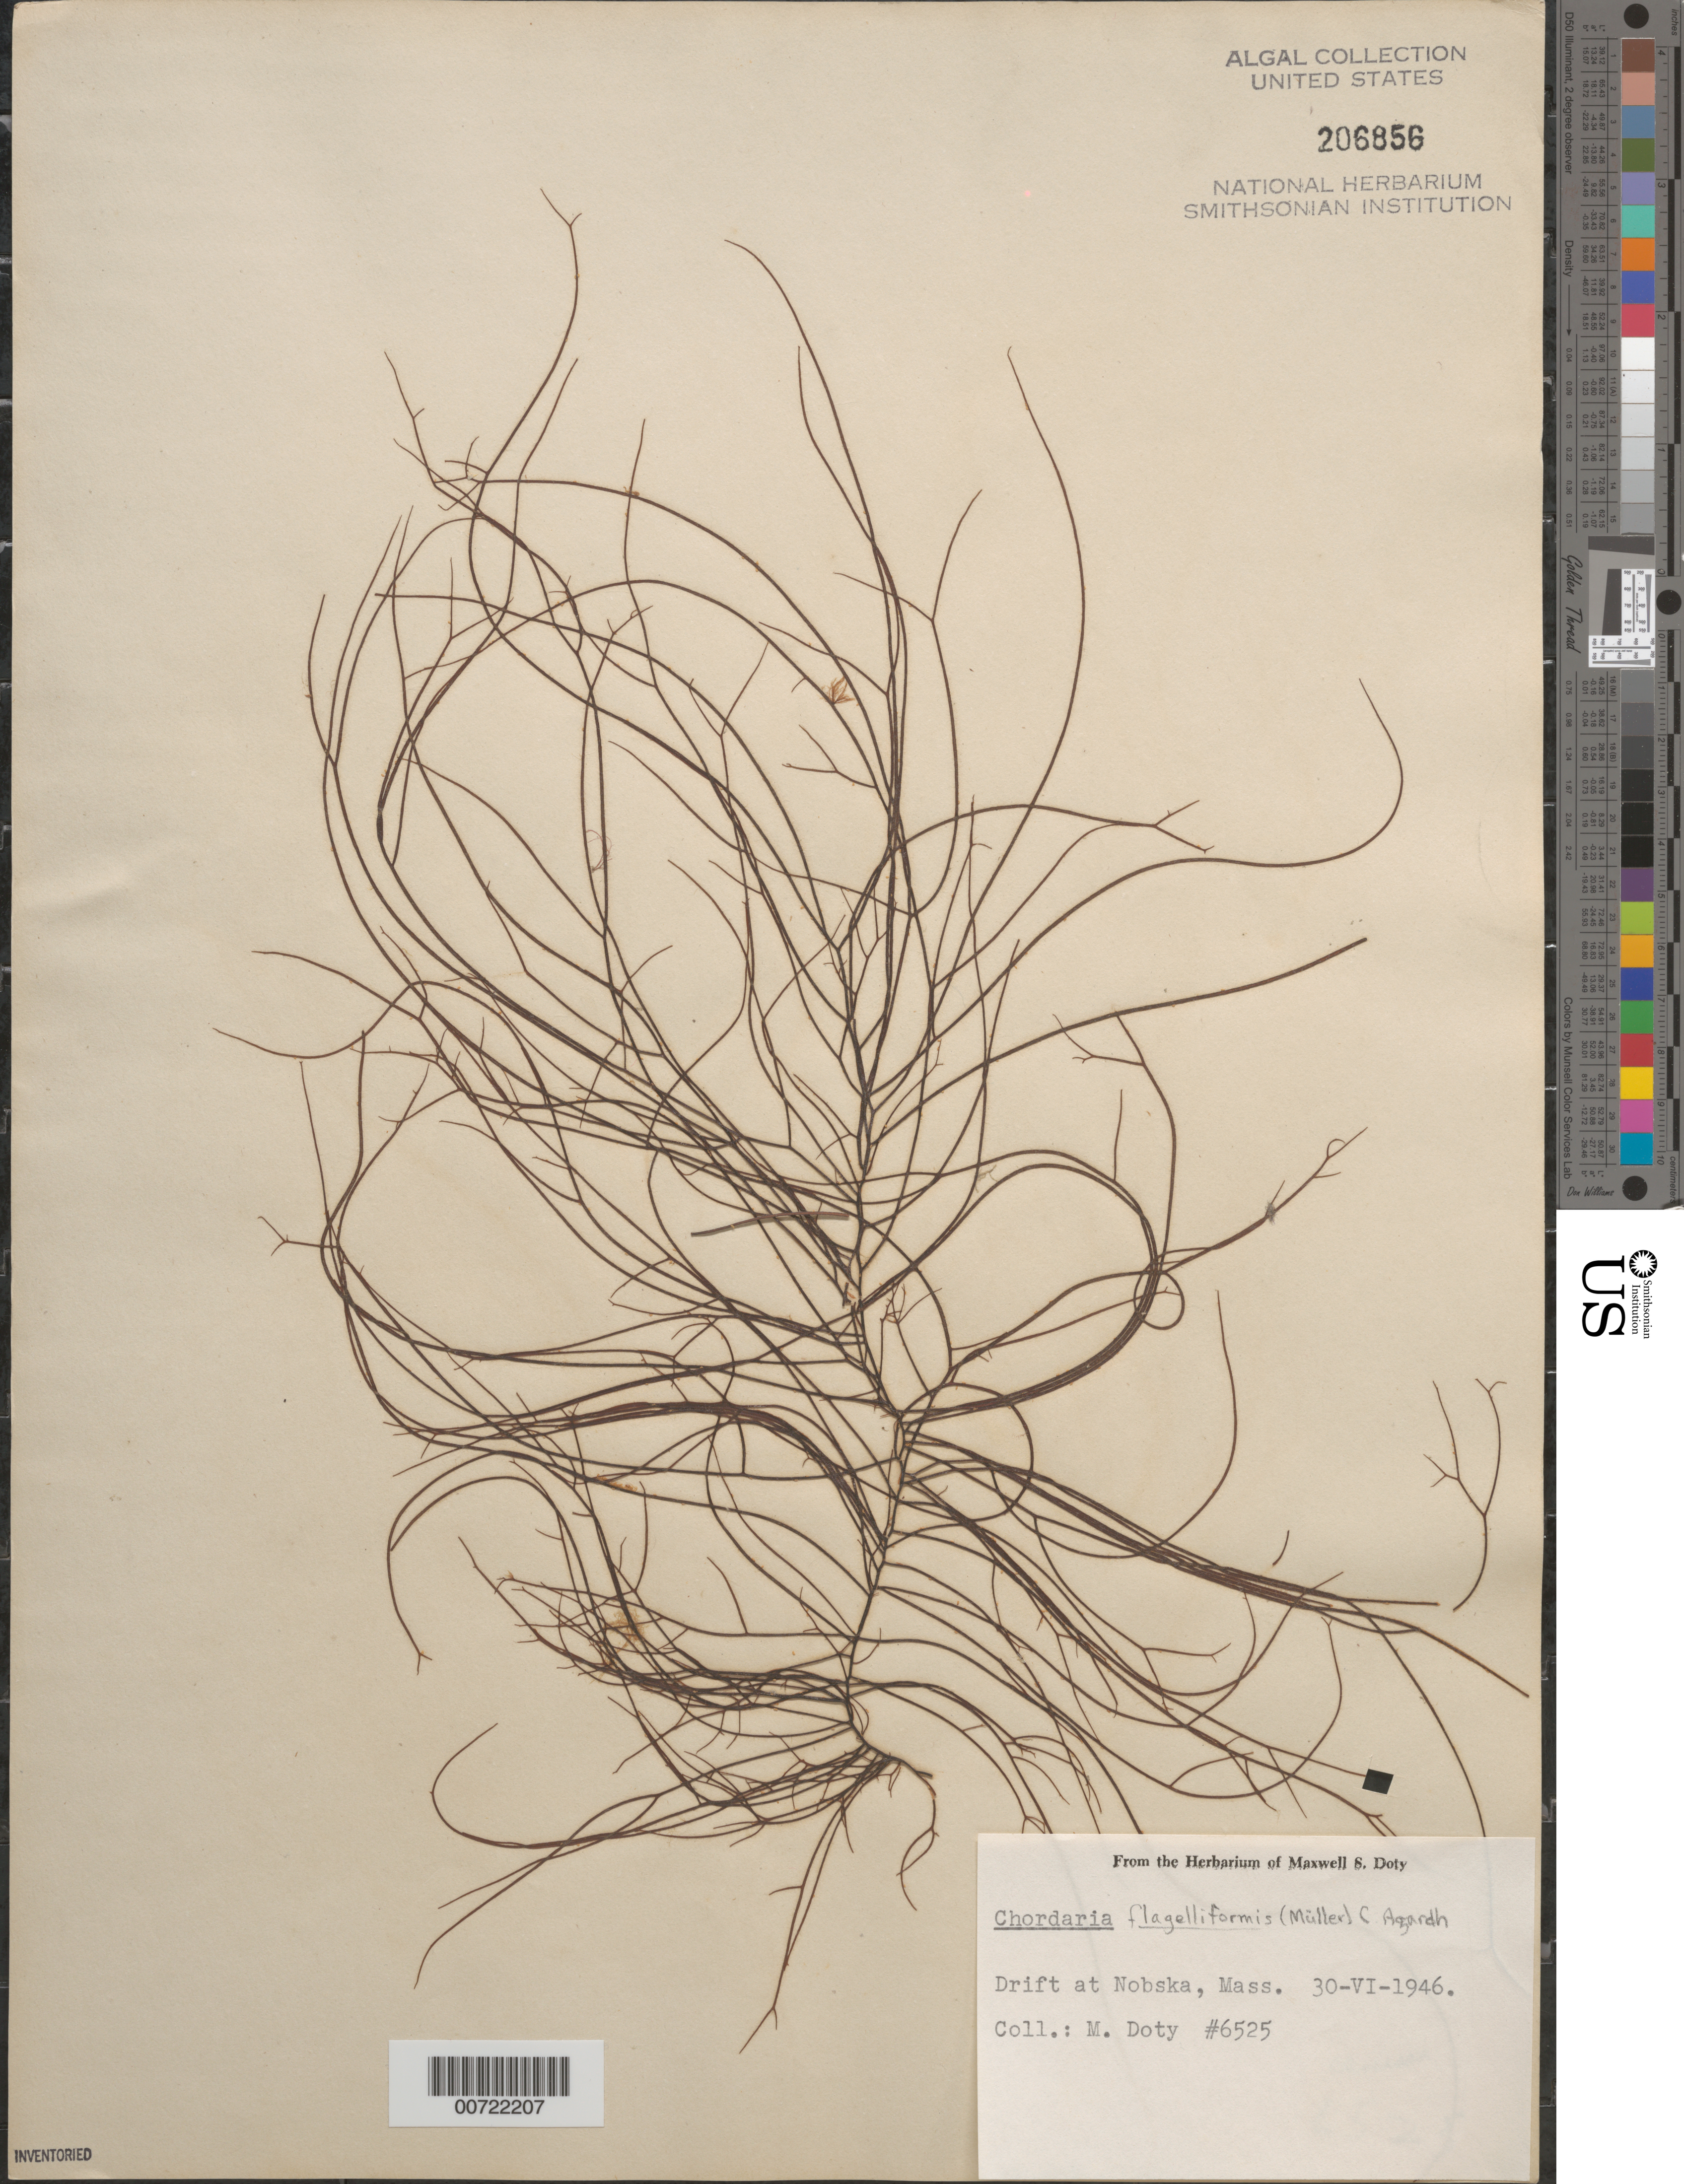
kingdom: Chromista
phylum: Ochrophyta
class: Phaeophyceae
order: Ectocarpales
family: Chordariaceae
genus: Chordaria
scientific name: Chordaria flagelliformis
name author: (Hudson) Grev.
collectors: M. S. Doty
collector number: MSD 6525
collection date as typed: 30 Jun 1946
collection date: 1946-06-30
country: United States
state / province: Massachusetts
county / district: Barnstable County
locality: Nobska Point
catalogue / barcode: US 206856